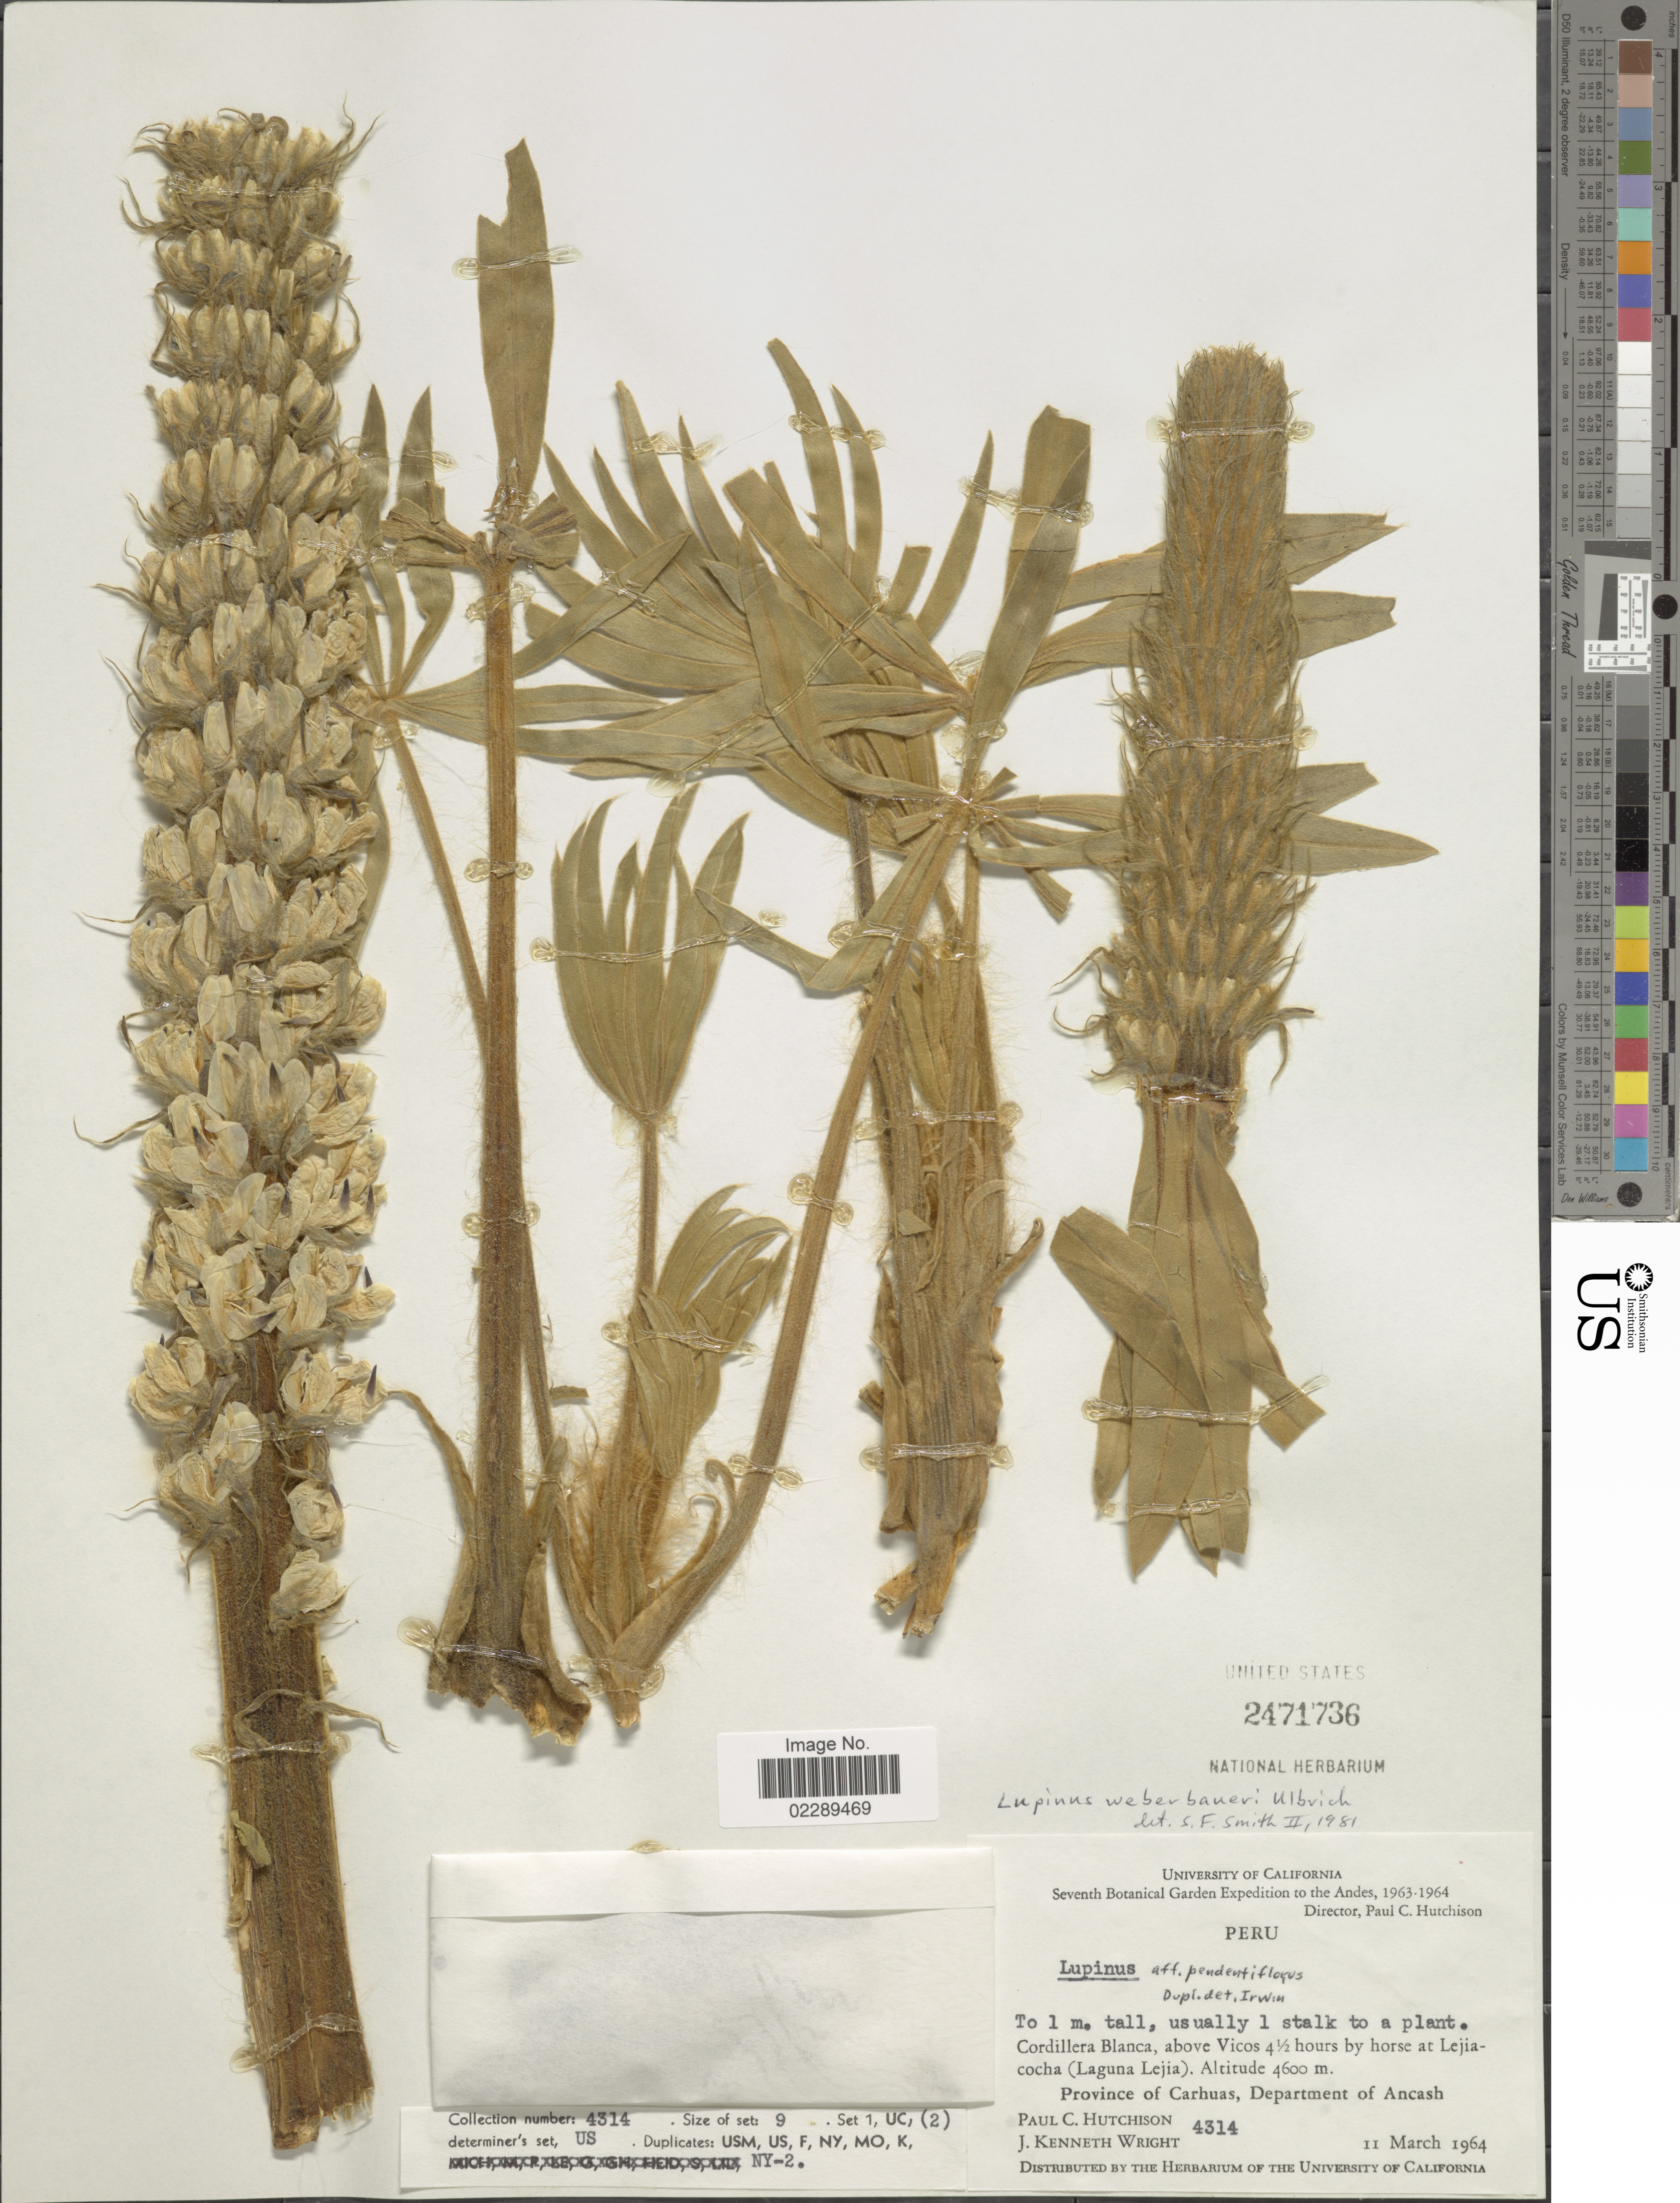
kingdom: Plantae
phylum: Tracheophyta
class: Magnoliopsida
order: Fabales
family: Fabaceae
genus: Lupinus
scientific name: Lupinus weberbaueri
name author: Ulbr.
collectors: P. C. Hutchison & J. K. Wright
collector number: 4313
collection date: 1964-03-11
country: Peru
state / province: Ancash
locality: Cordillera Blanca, above Vicos 4½ hours by horse at Lejiacocha (Laguna Lejia). Province of Carhuas, Department of Ancash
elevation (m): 4600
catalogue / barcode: US 2471736